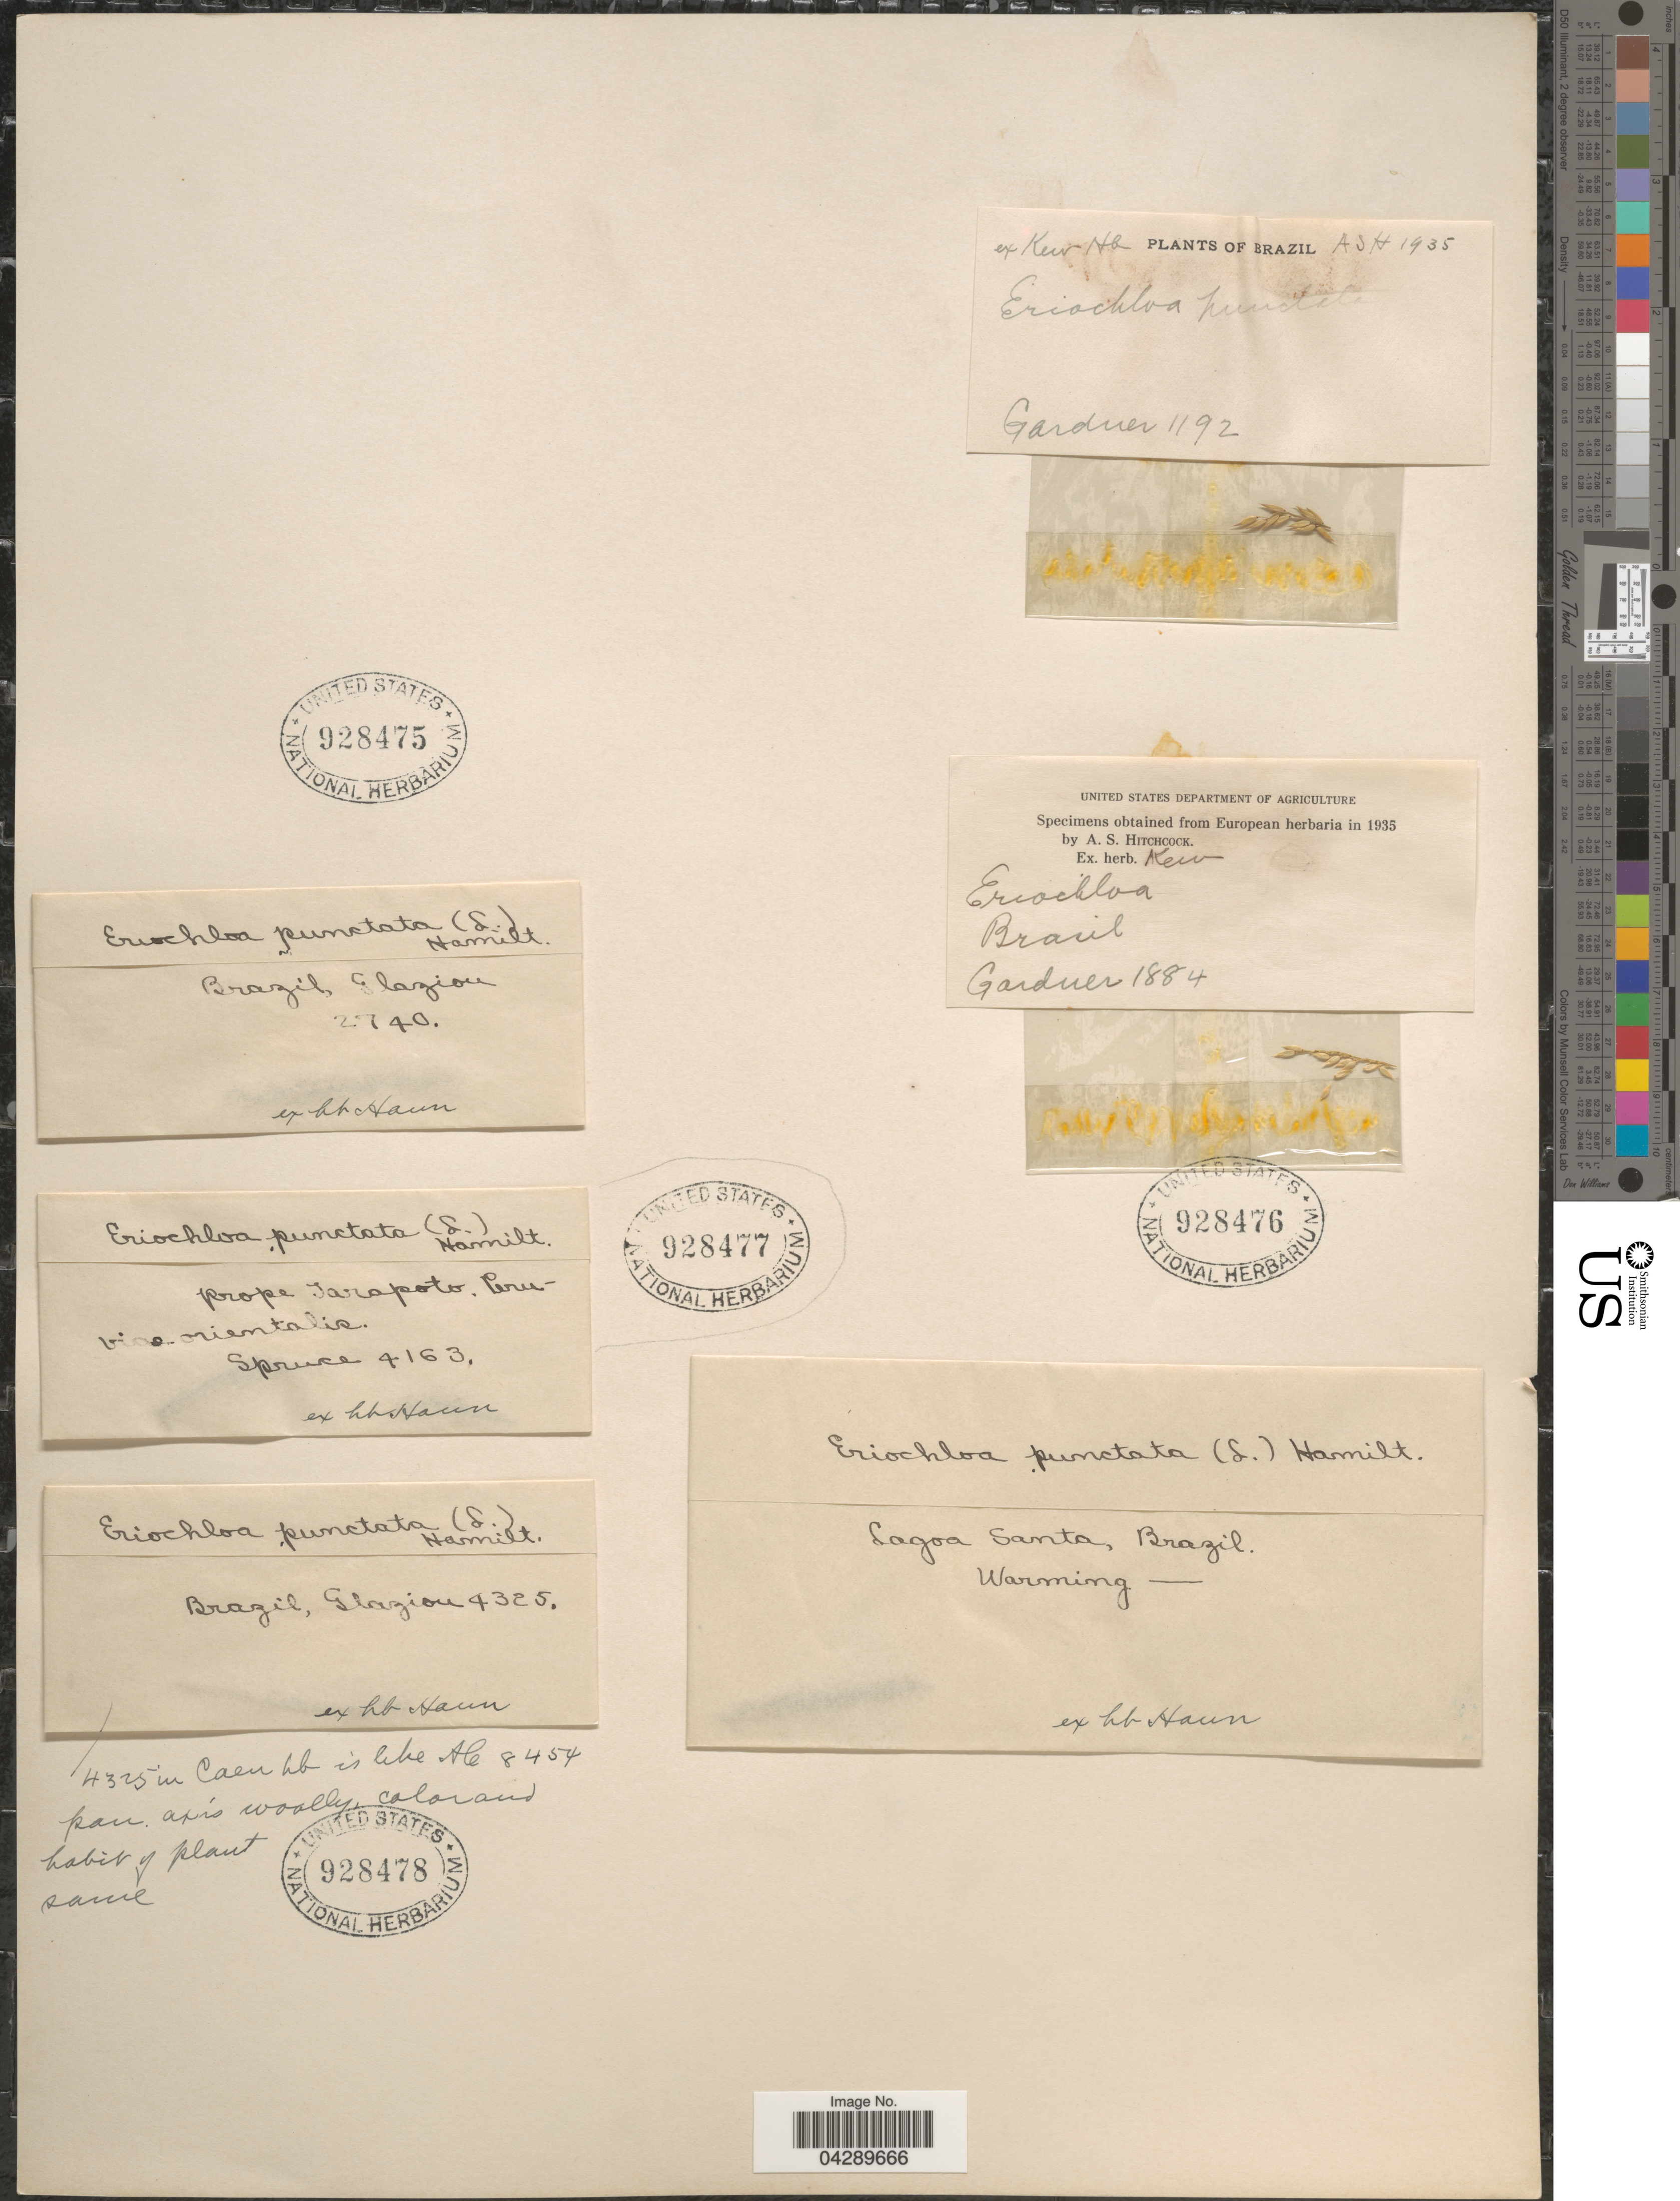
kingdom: Plantae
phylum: Tracheophyta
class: Liliopsida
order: Poales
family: Poaceae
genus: Eriochloa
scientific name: Eriochloa punctata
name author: (L.) Desv. ex Ham.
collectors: Glaziou, --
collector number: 4325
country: Brazil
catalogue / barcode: US 928478-5